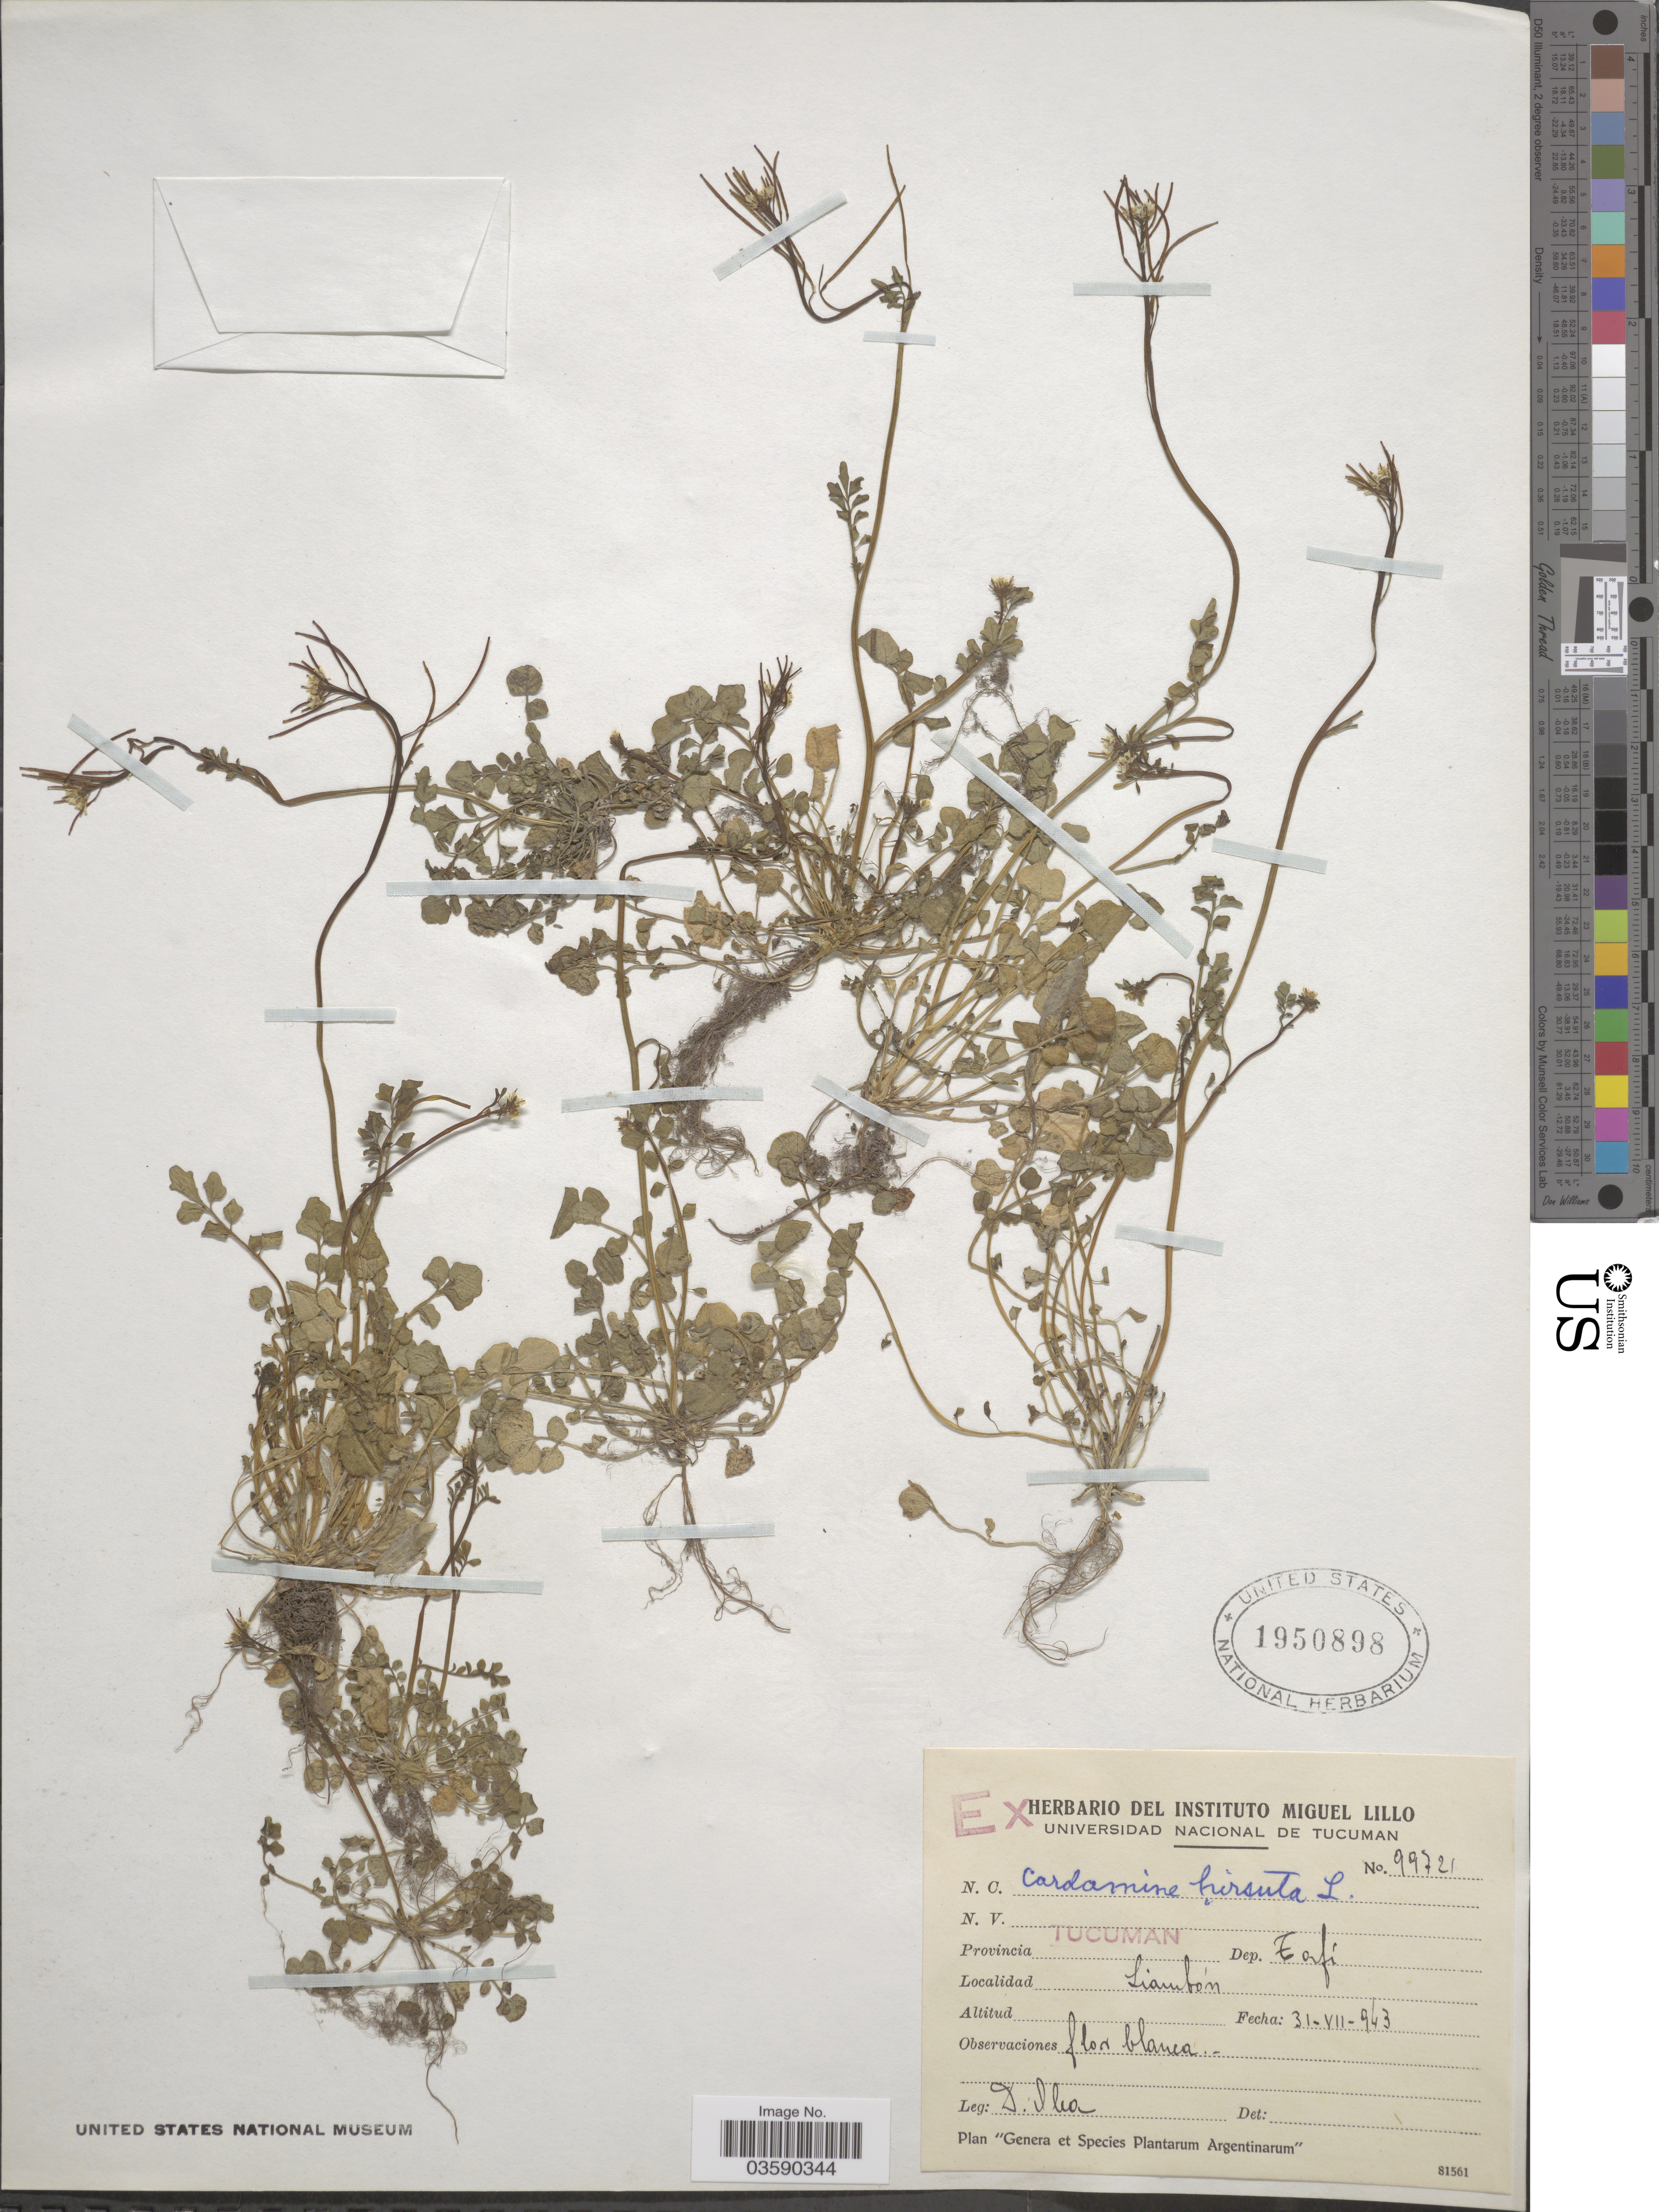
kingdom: Plantae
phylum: Tracheophyta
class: Magnoliopsida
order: Brassicales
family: Brassicaceae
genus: Cardamine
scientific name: Cardamine hirsuta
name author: L.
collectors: D. Ilea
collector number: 99721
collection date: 1943-07-31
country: Argentina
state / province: Tucuman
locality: Liambón.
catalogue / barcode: US 1950898